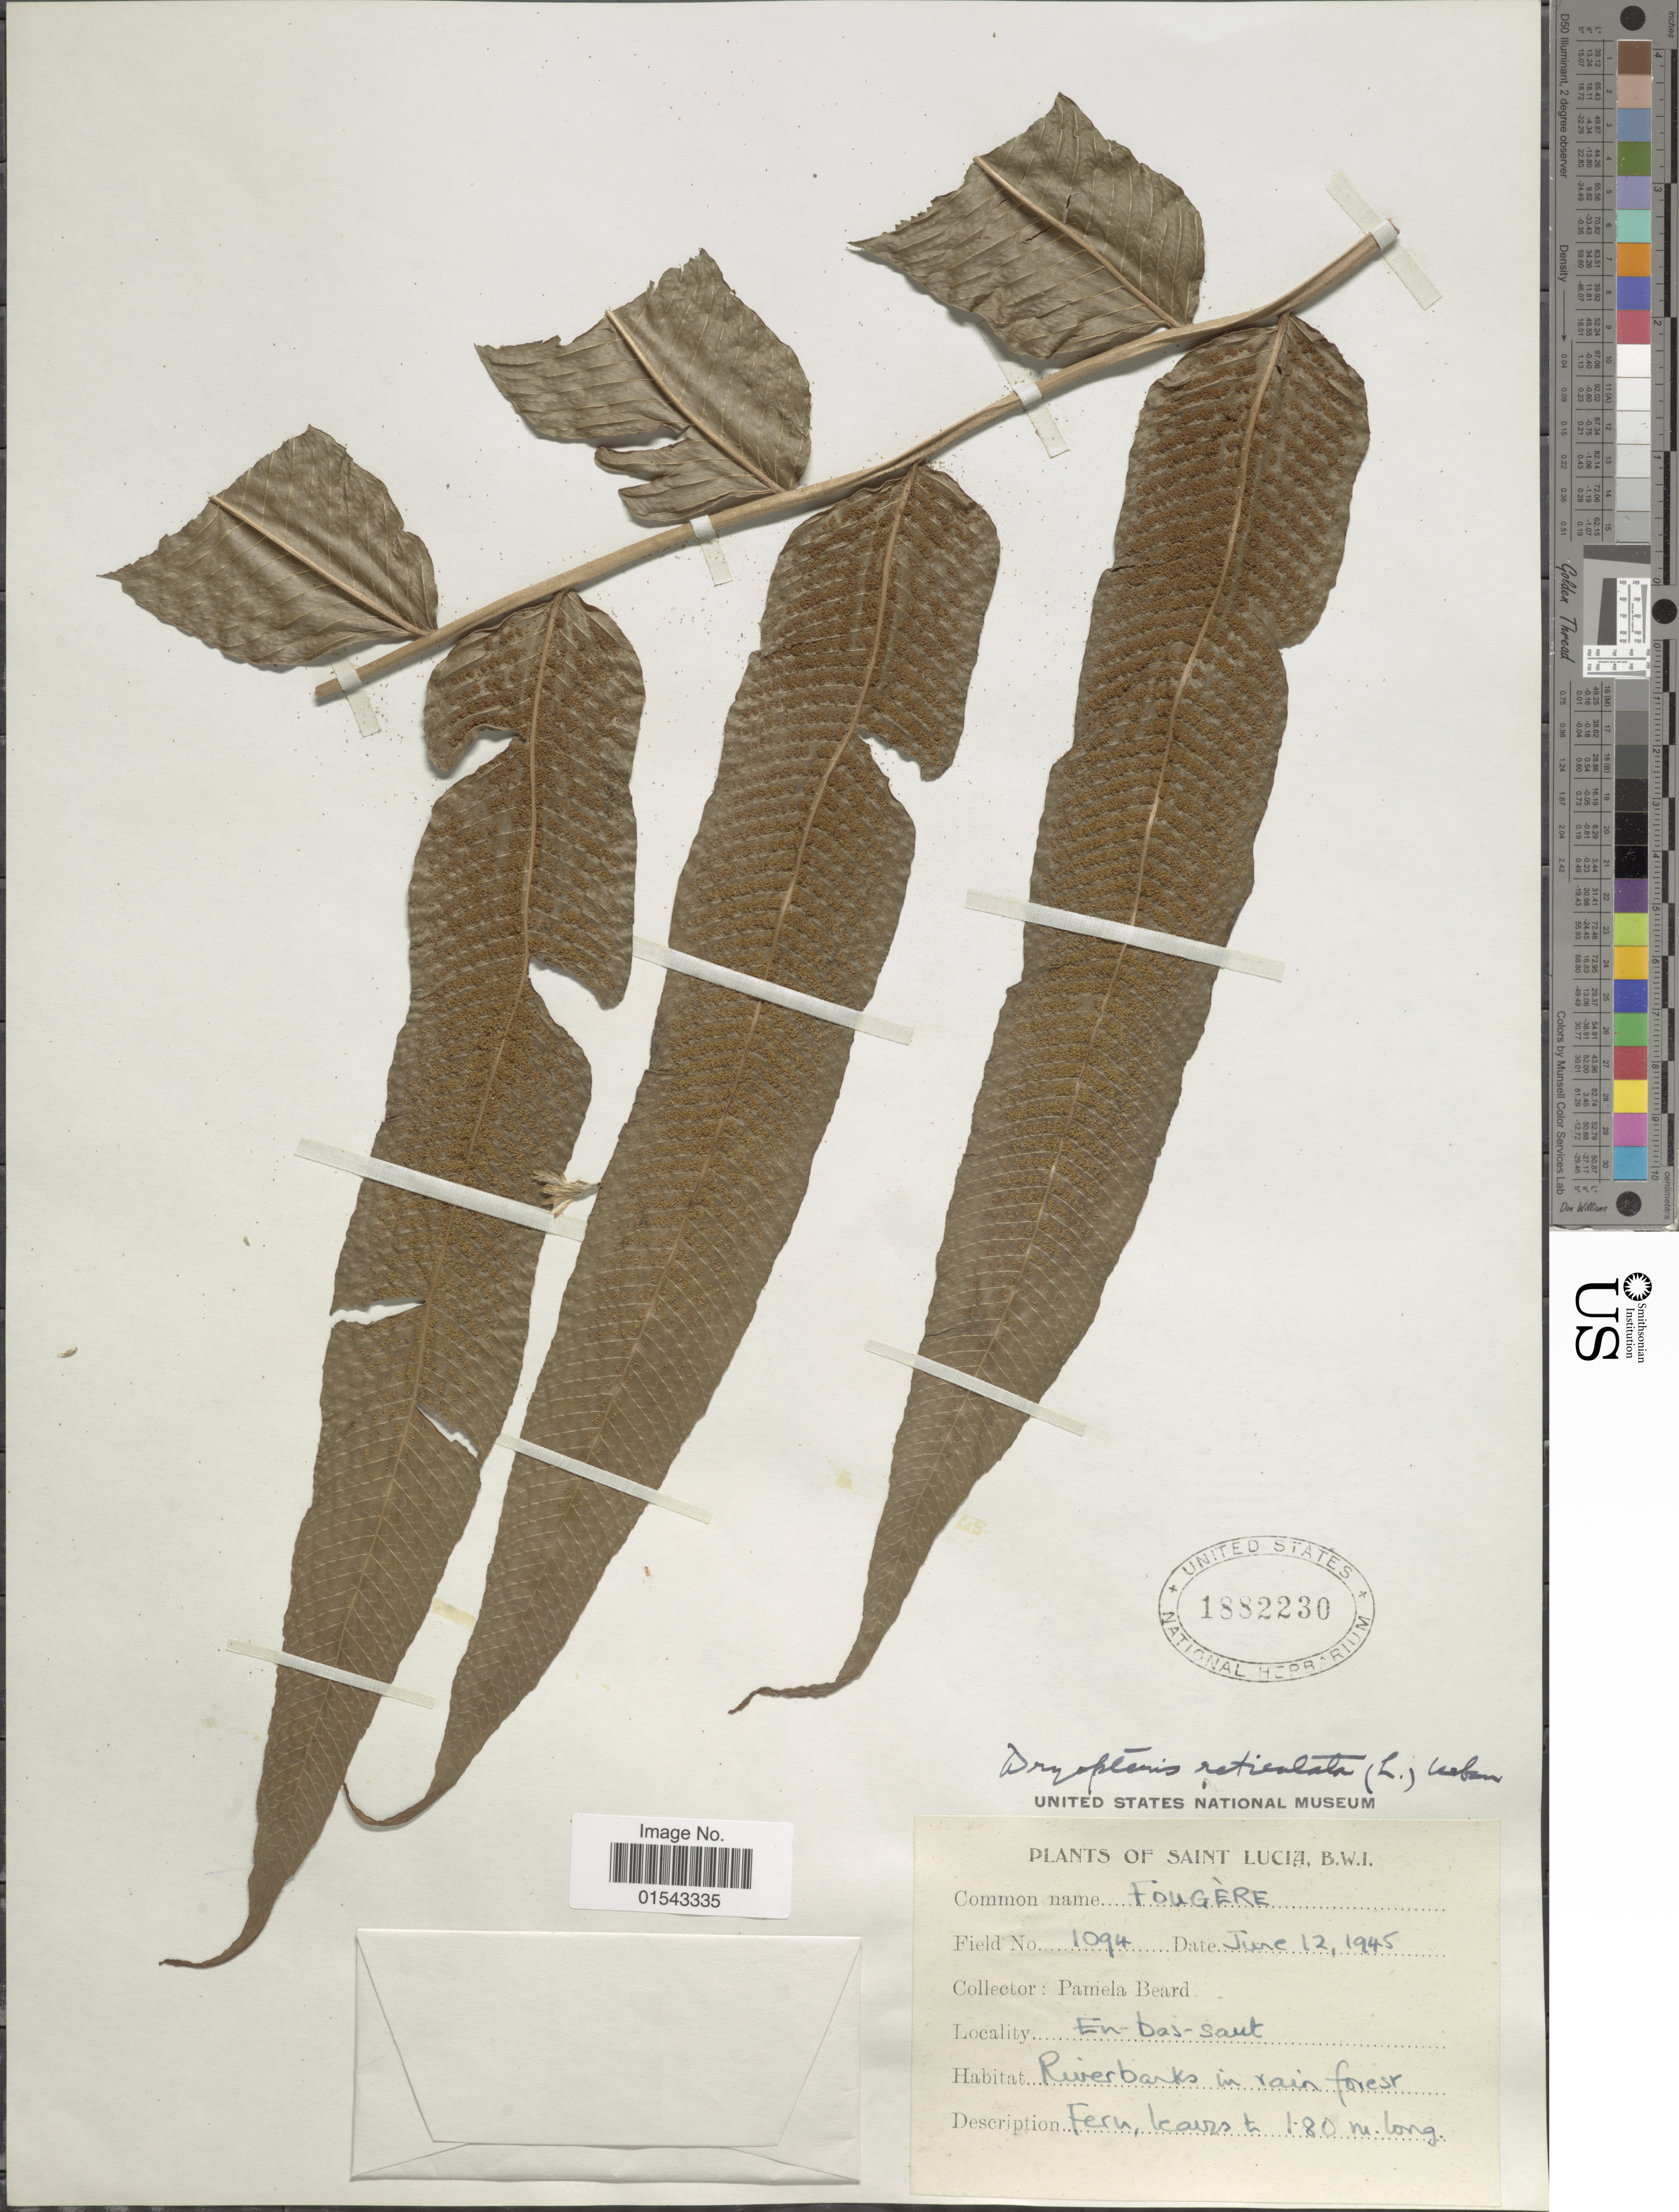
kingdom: Plantae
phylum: Tracheophyta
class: Polypodiopsida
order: Polypodiales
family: Thelypteridaceae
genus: Meniscium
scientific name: Meniscium reticulatum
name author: (L.) Sw.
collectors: P. Beard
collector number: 1094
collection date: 1945-06-12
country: St. Lucia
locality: B. W. I. En-bas-saut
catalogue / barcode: US 1882230